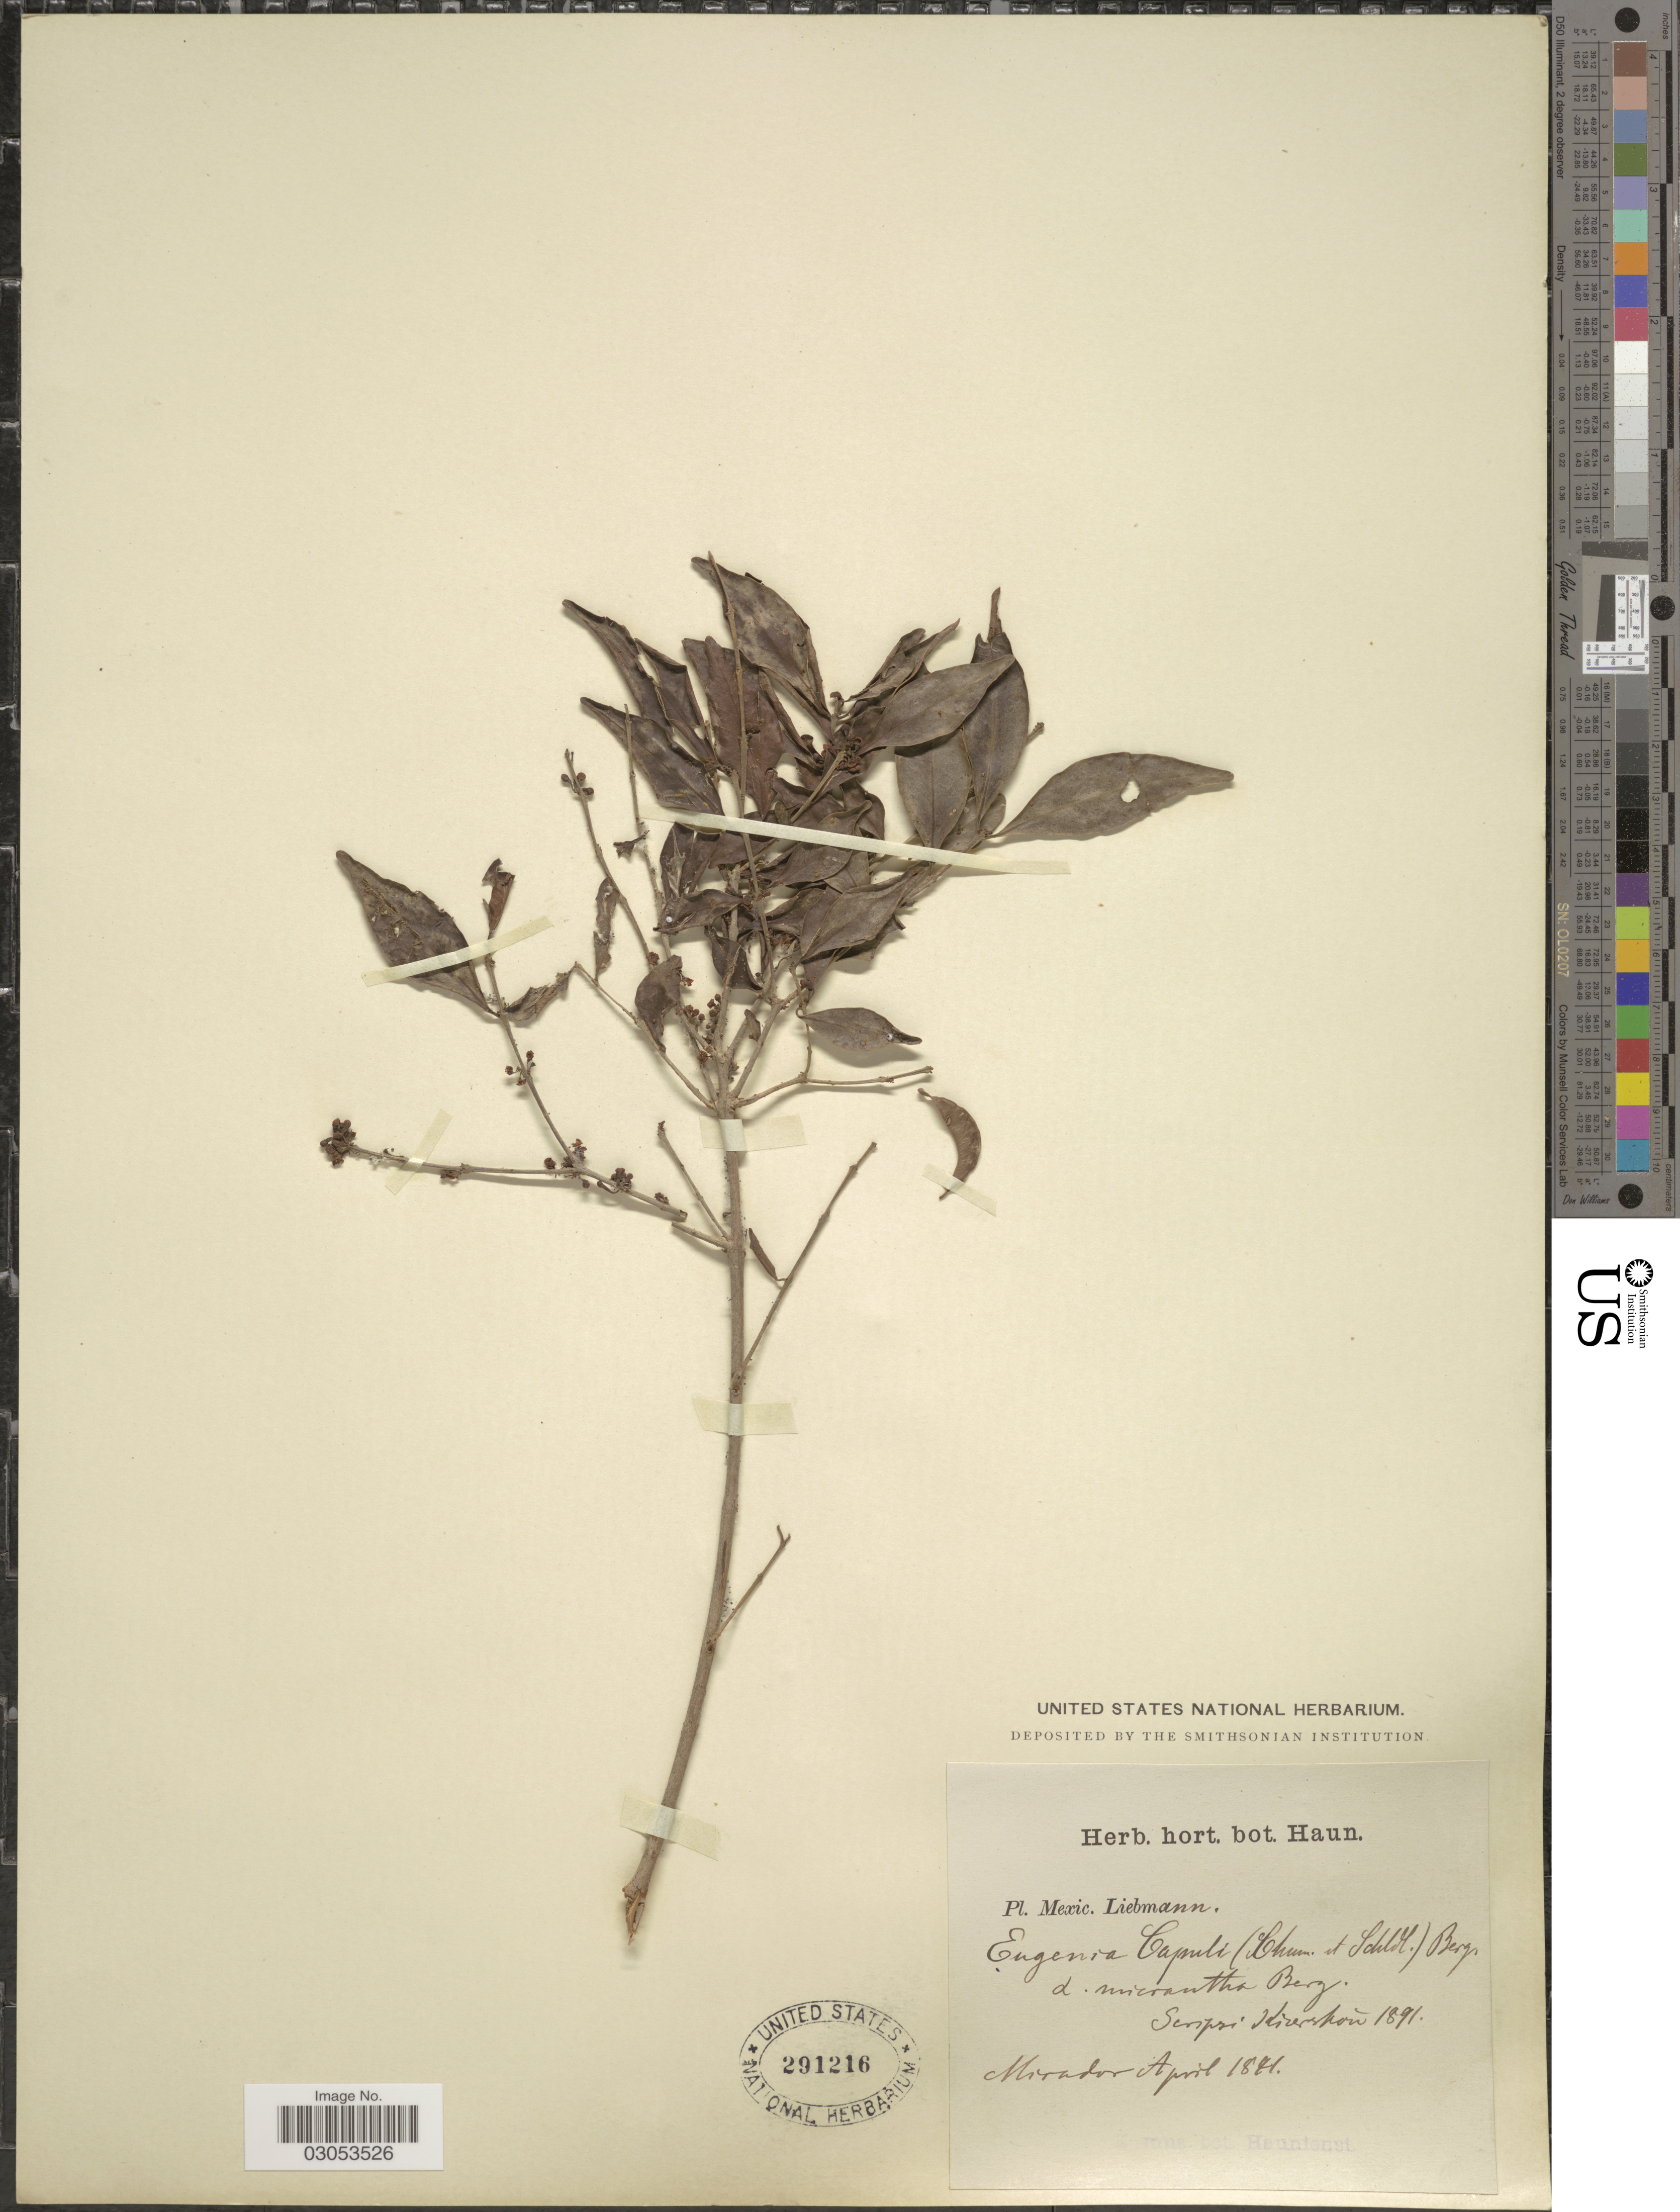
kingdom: Plantae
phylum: Tracheophyta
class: Magnoliopsida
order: Myrtales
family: Myrtaceae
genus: Eugenia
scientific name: Eugenia capuli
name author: (Schltdl. & Cham.) Hook. & Arn.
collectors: Liebmann, --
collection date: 1841-04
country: Mexico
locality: Mirador.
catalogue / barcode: US 291216